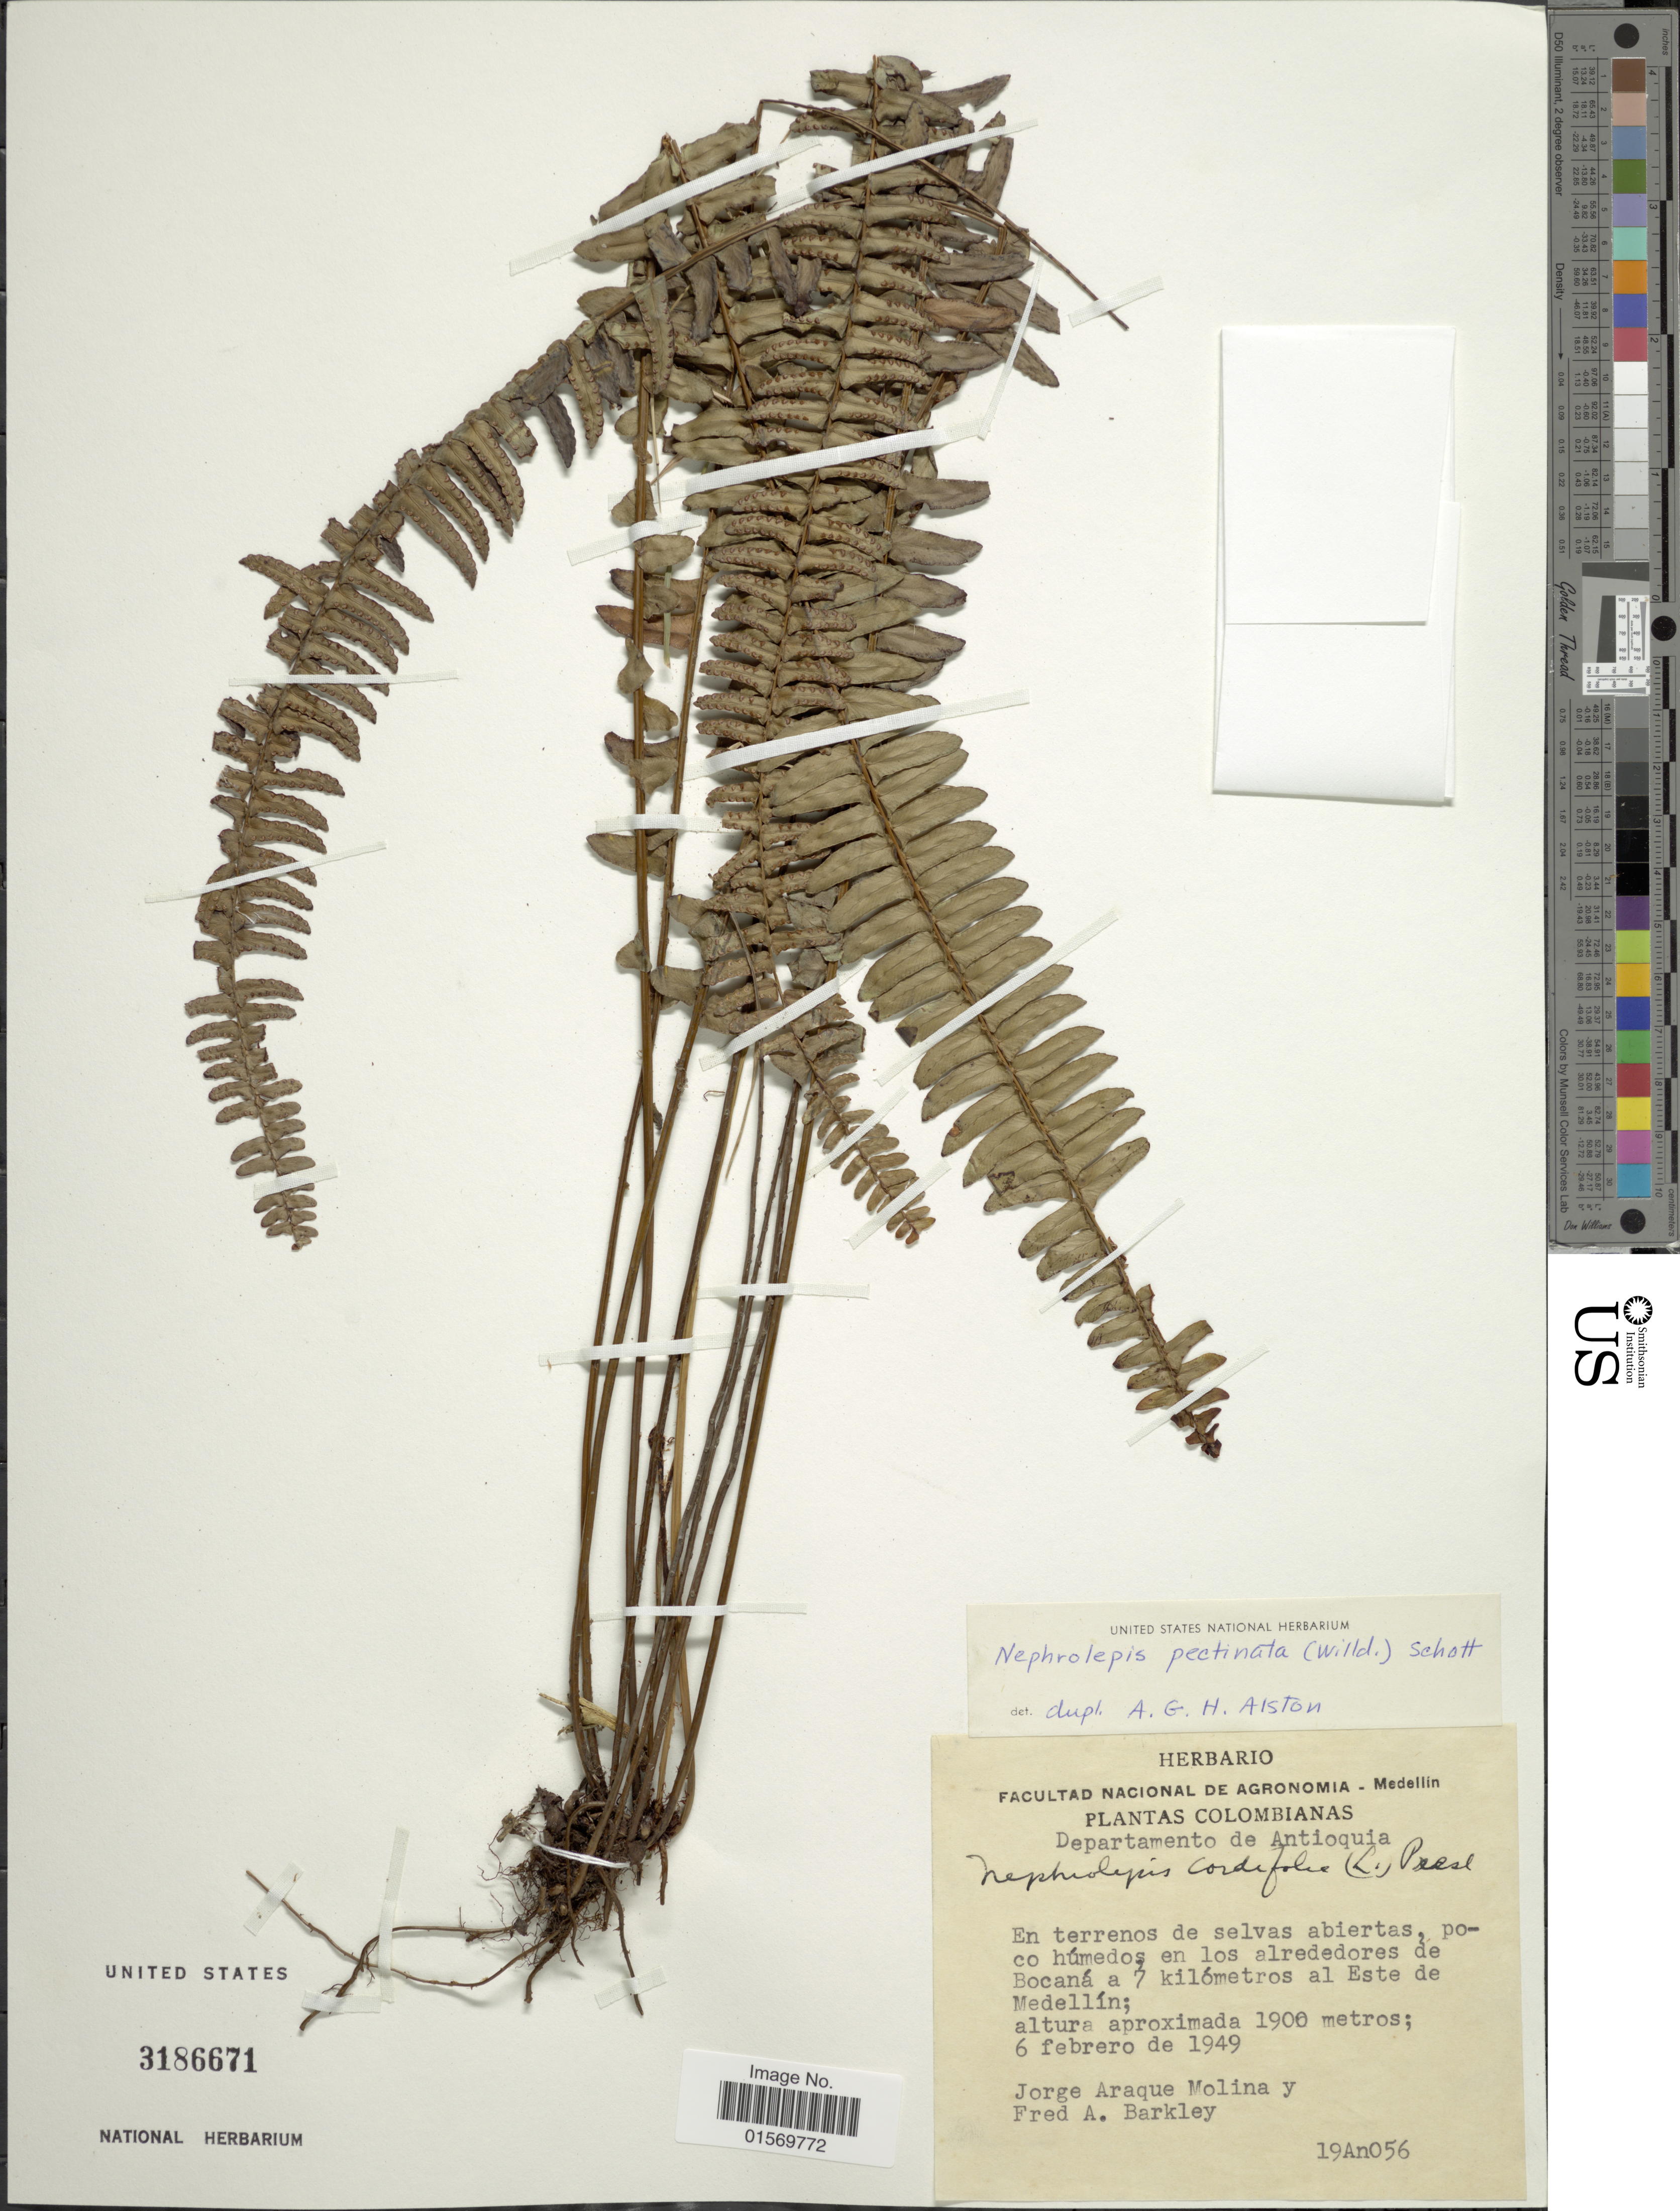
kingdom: Plantae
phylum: Tracheophyta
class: Polypodiopsida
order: Polypodiales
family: Nephrolepidaceae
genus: Nephrolepis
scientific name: Nephrolepis pectinata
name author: (Willd.) Schott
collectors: J. Araque Molina & F. A. Barkley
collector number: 19An056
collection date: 1949-02-06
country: Colombia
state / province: Antioquia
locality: En terrenos de selvas abiertas, poco humedos en los alrededores de Bocana a 7 kilometros al Este de Medellin.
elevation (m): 1900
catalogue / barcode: US 3186671